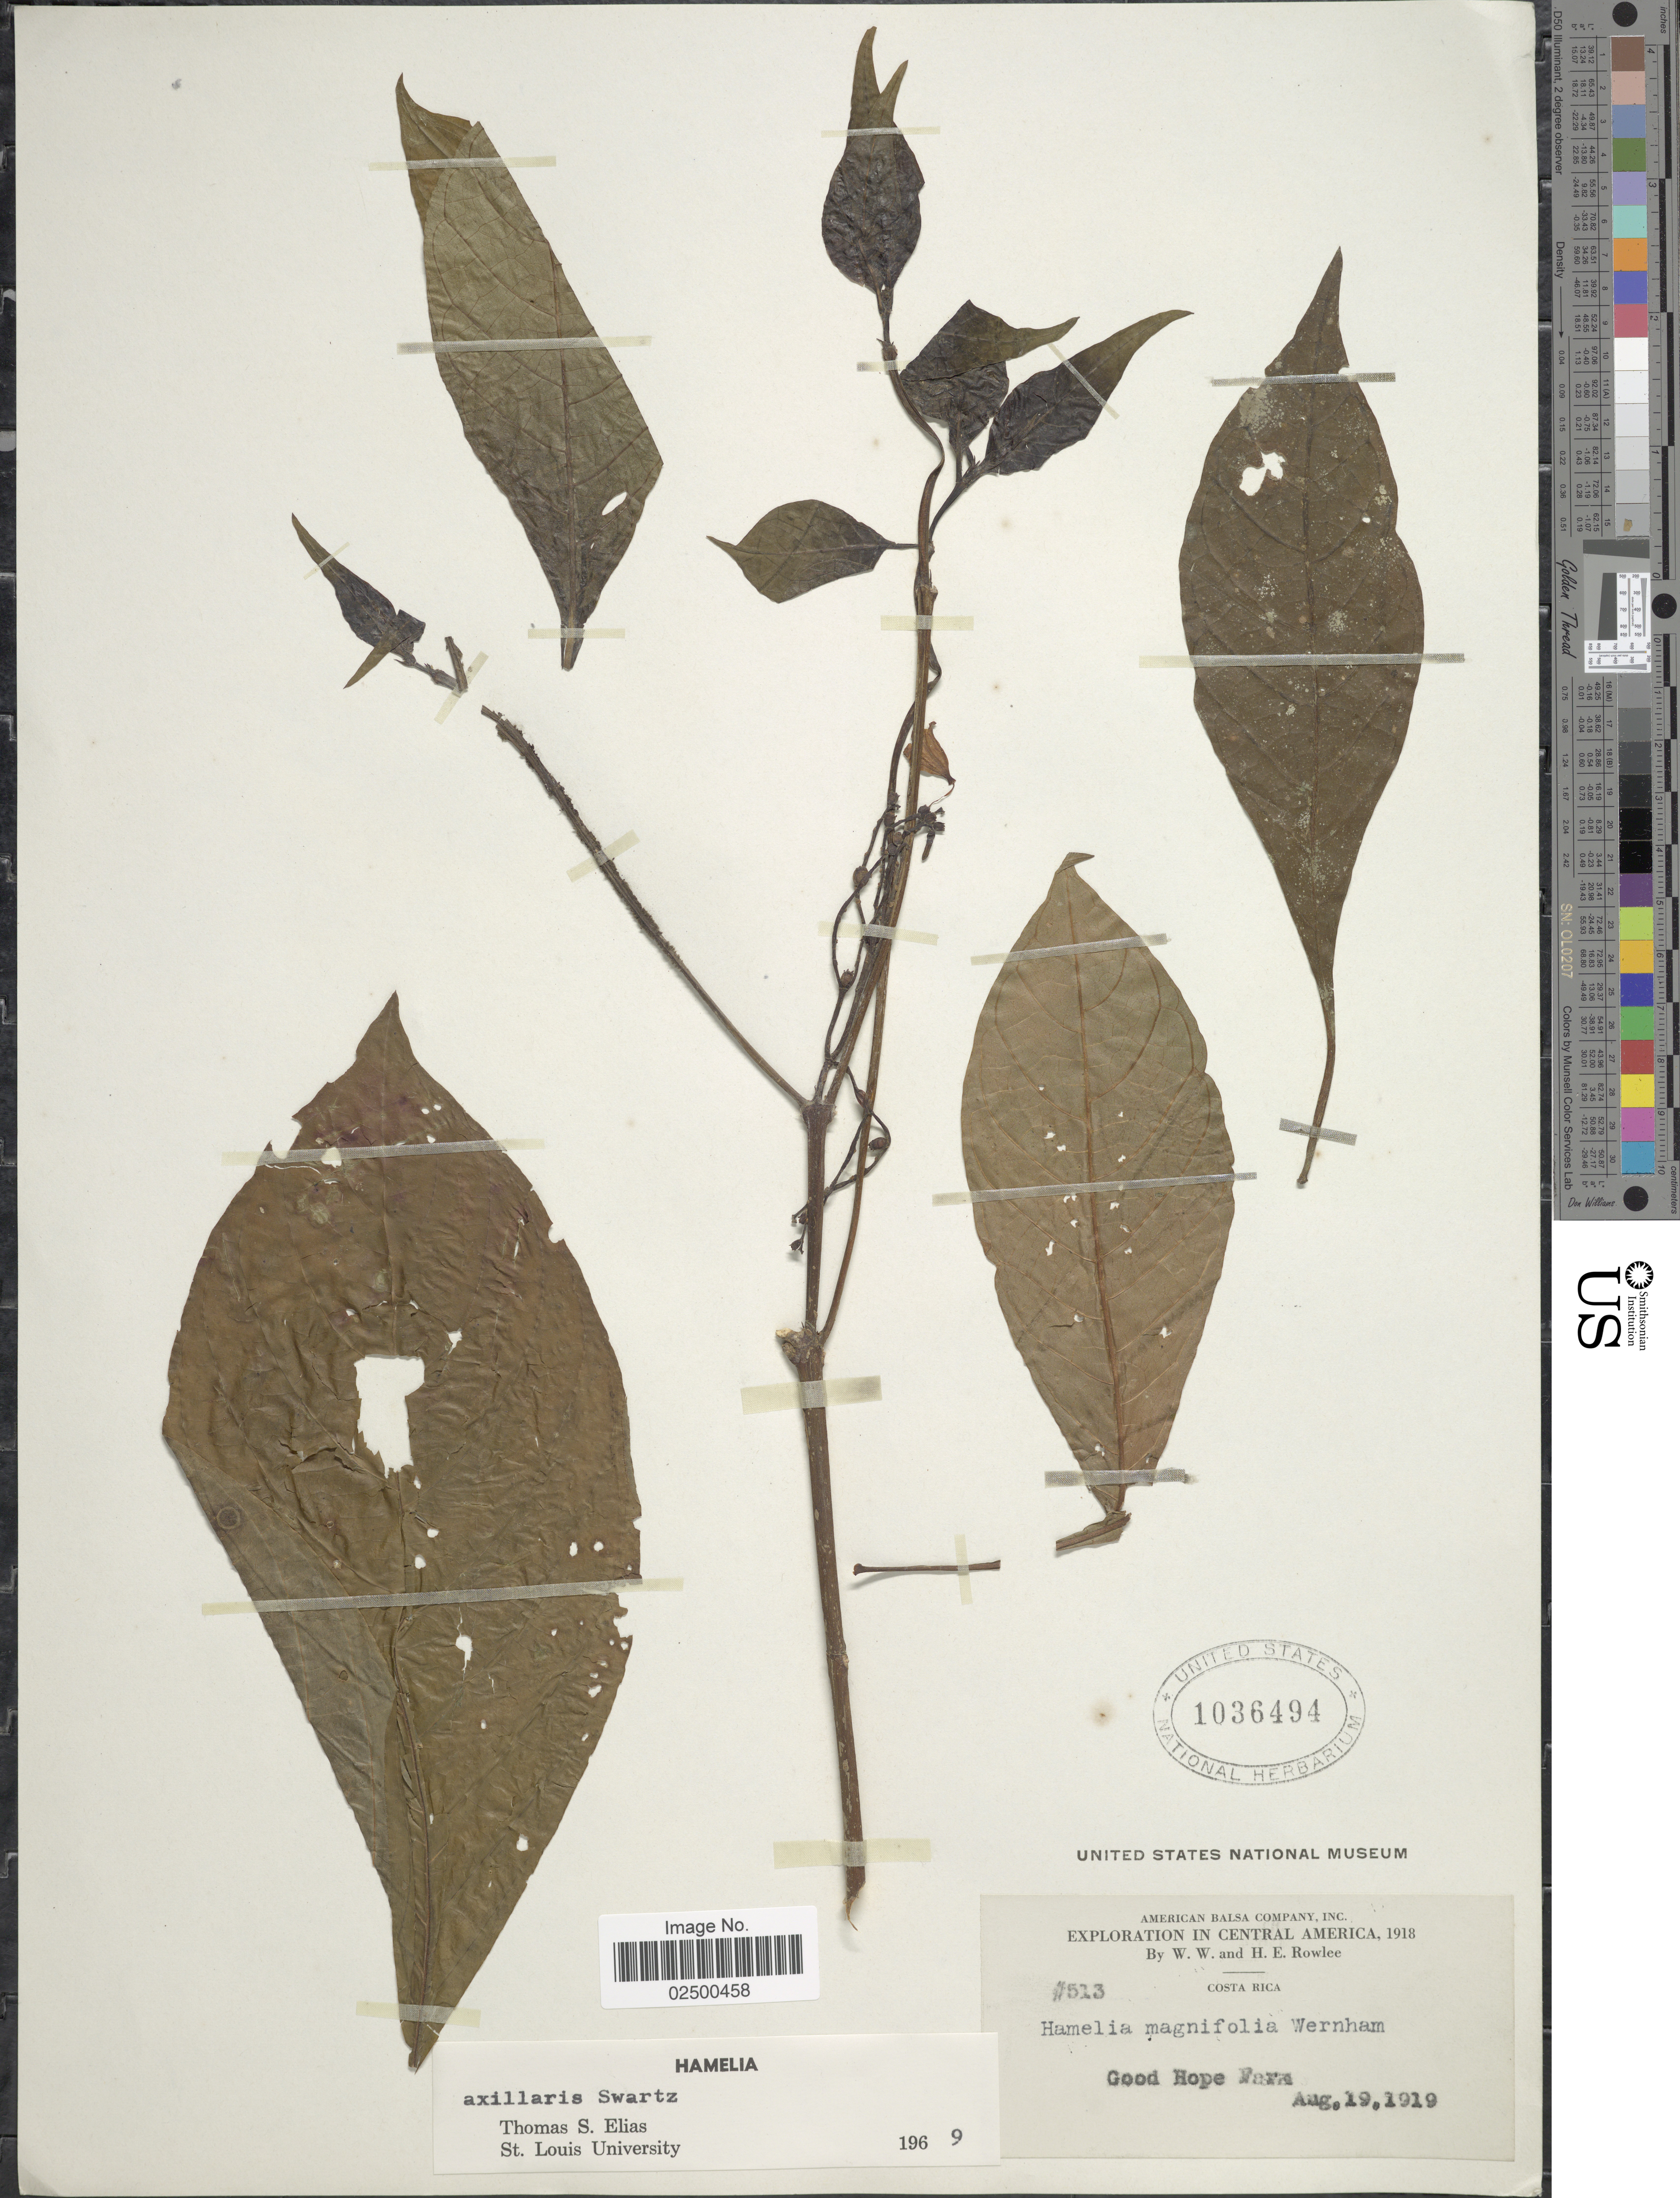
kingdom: Plantae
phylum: Tracheophyta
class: Magnoliopsida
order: Gentianales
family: Rubiaceae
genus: Hamelia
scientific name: Hamelia axillaris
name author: Sw.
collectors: W. W. Rowlee & H. E. Rowlee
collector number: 513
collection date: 1919-08-19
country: Costa Rica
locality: Good Hope Farm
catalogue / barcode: US 1036494